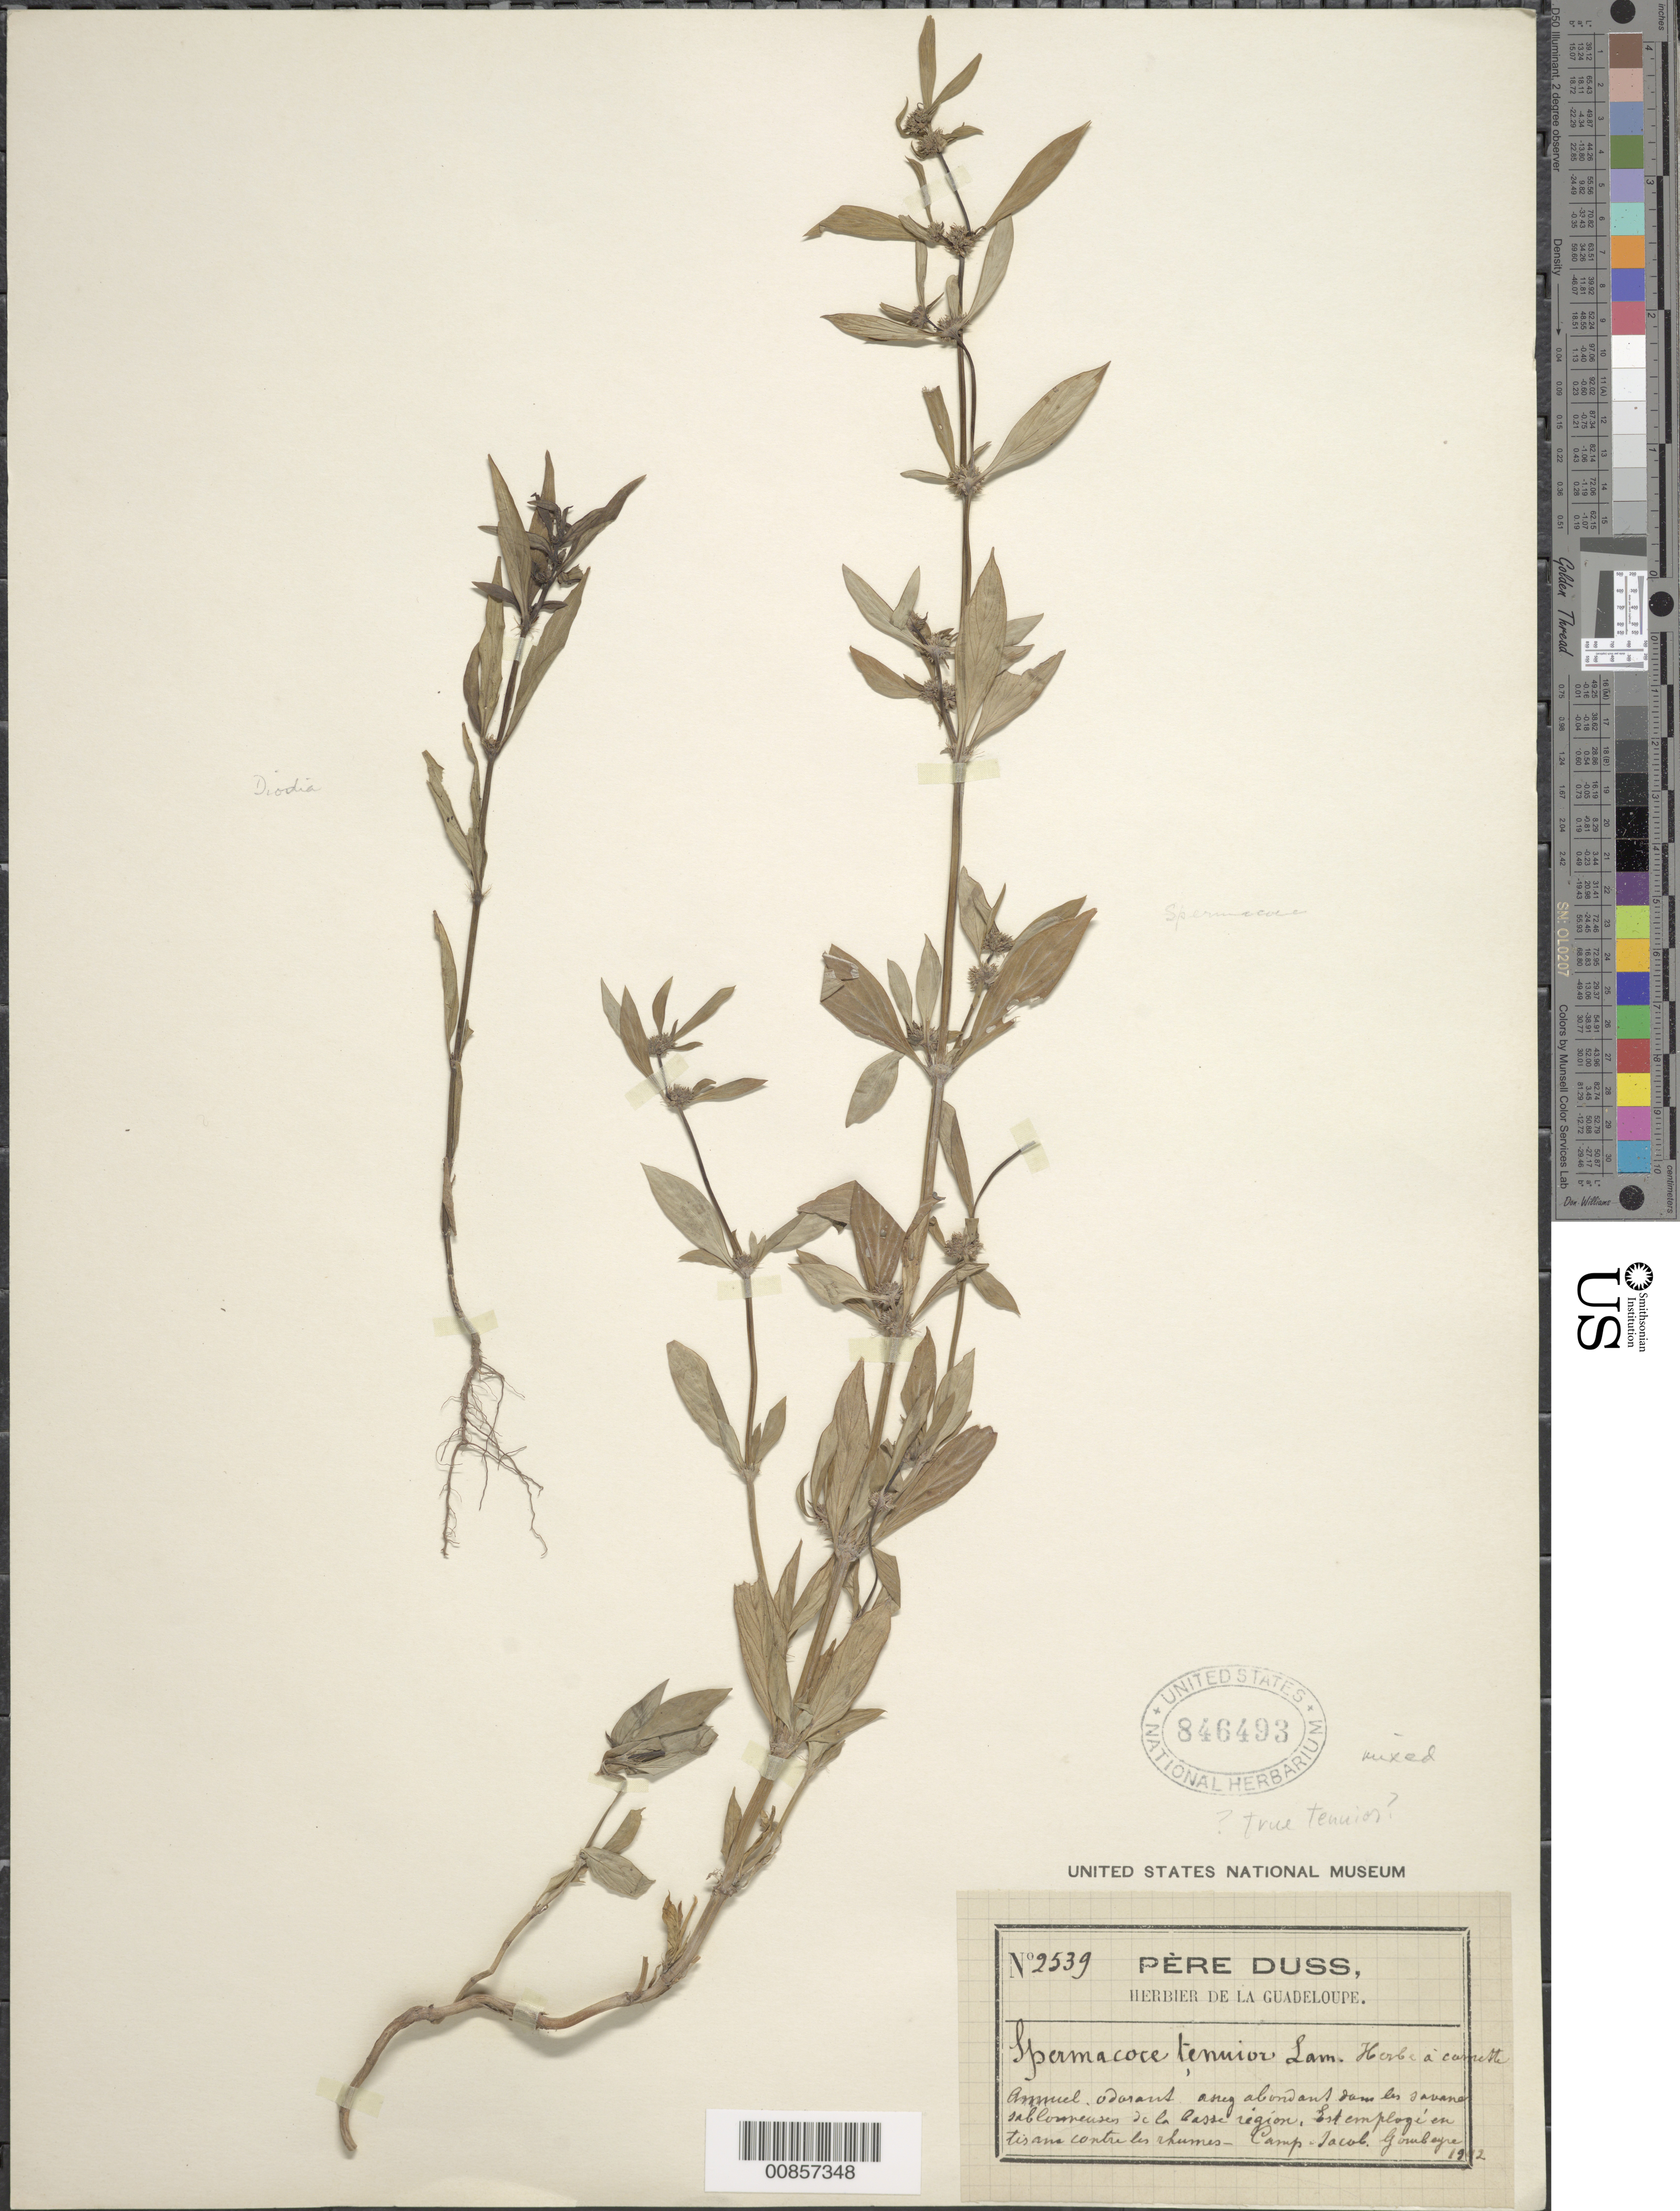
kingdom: Plantae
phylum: Tracheophyta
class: Magnoliopsida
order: Gentianales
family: Rubiaceae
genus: Spermacoce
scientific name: Spermacoce sp.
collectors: Père Duss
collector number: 2539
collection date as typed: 1942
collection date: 1942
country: Haiti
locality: Basse region. Camp Jacob. Gambeyre.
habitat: Dans les savane sablo--neuses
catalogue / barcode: US 846493